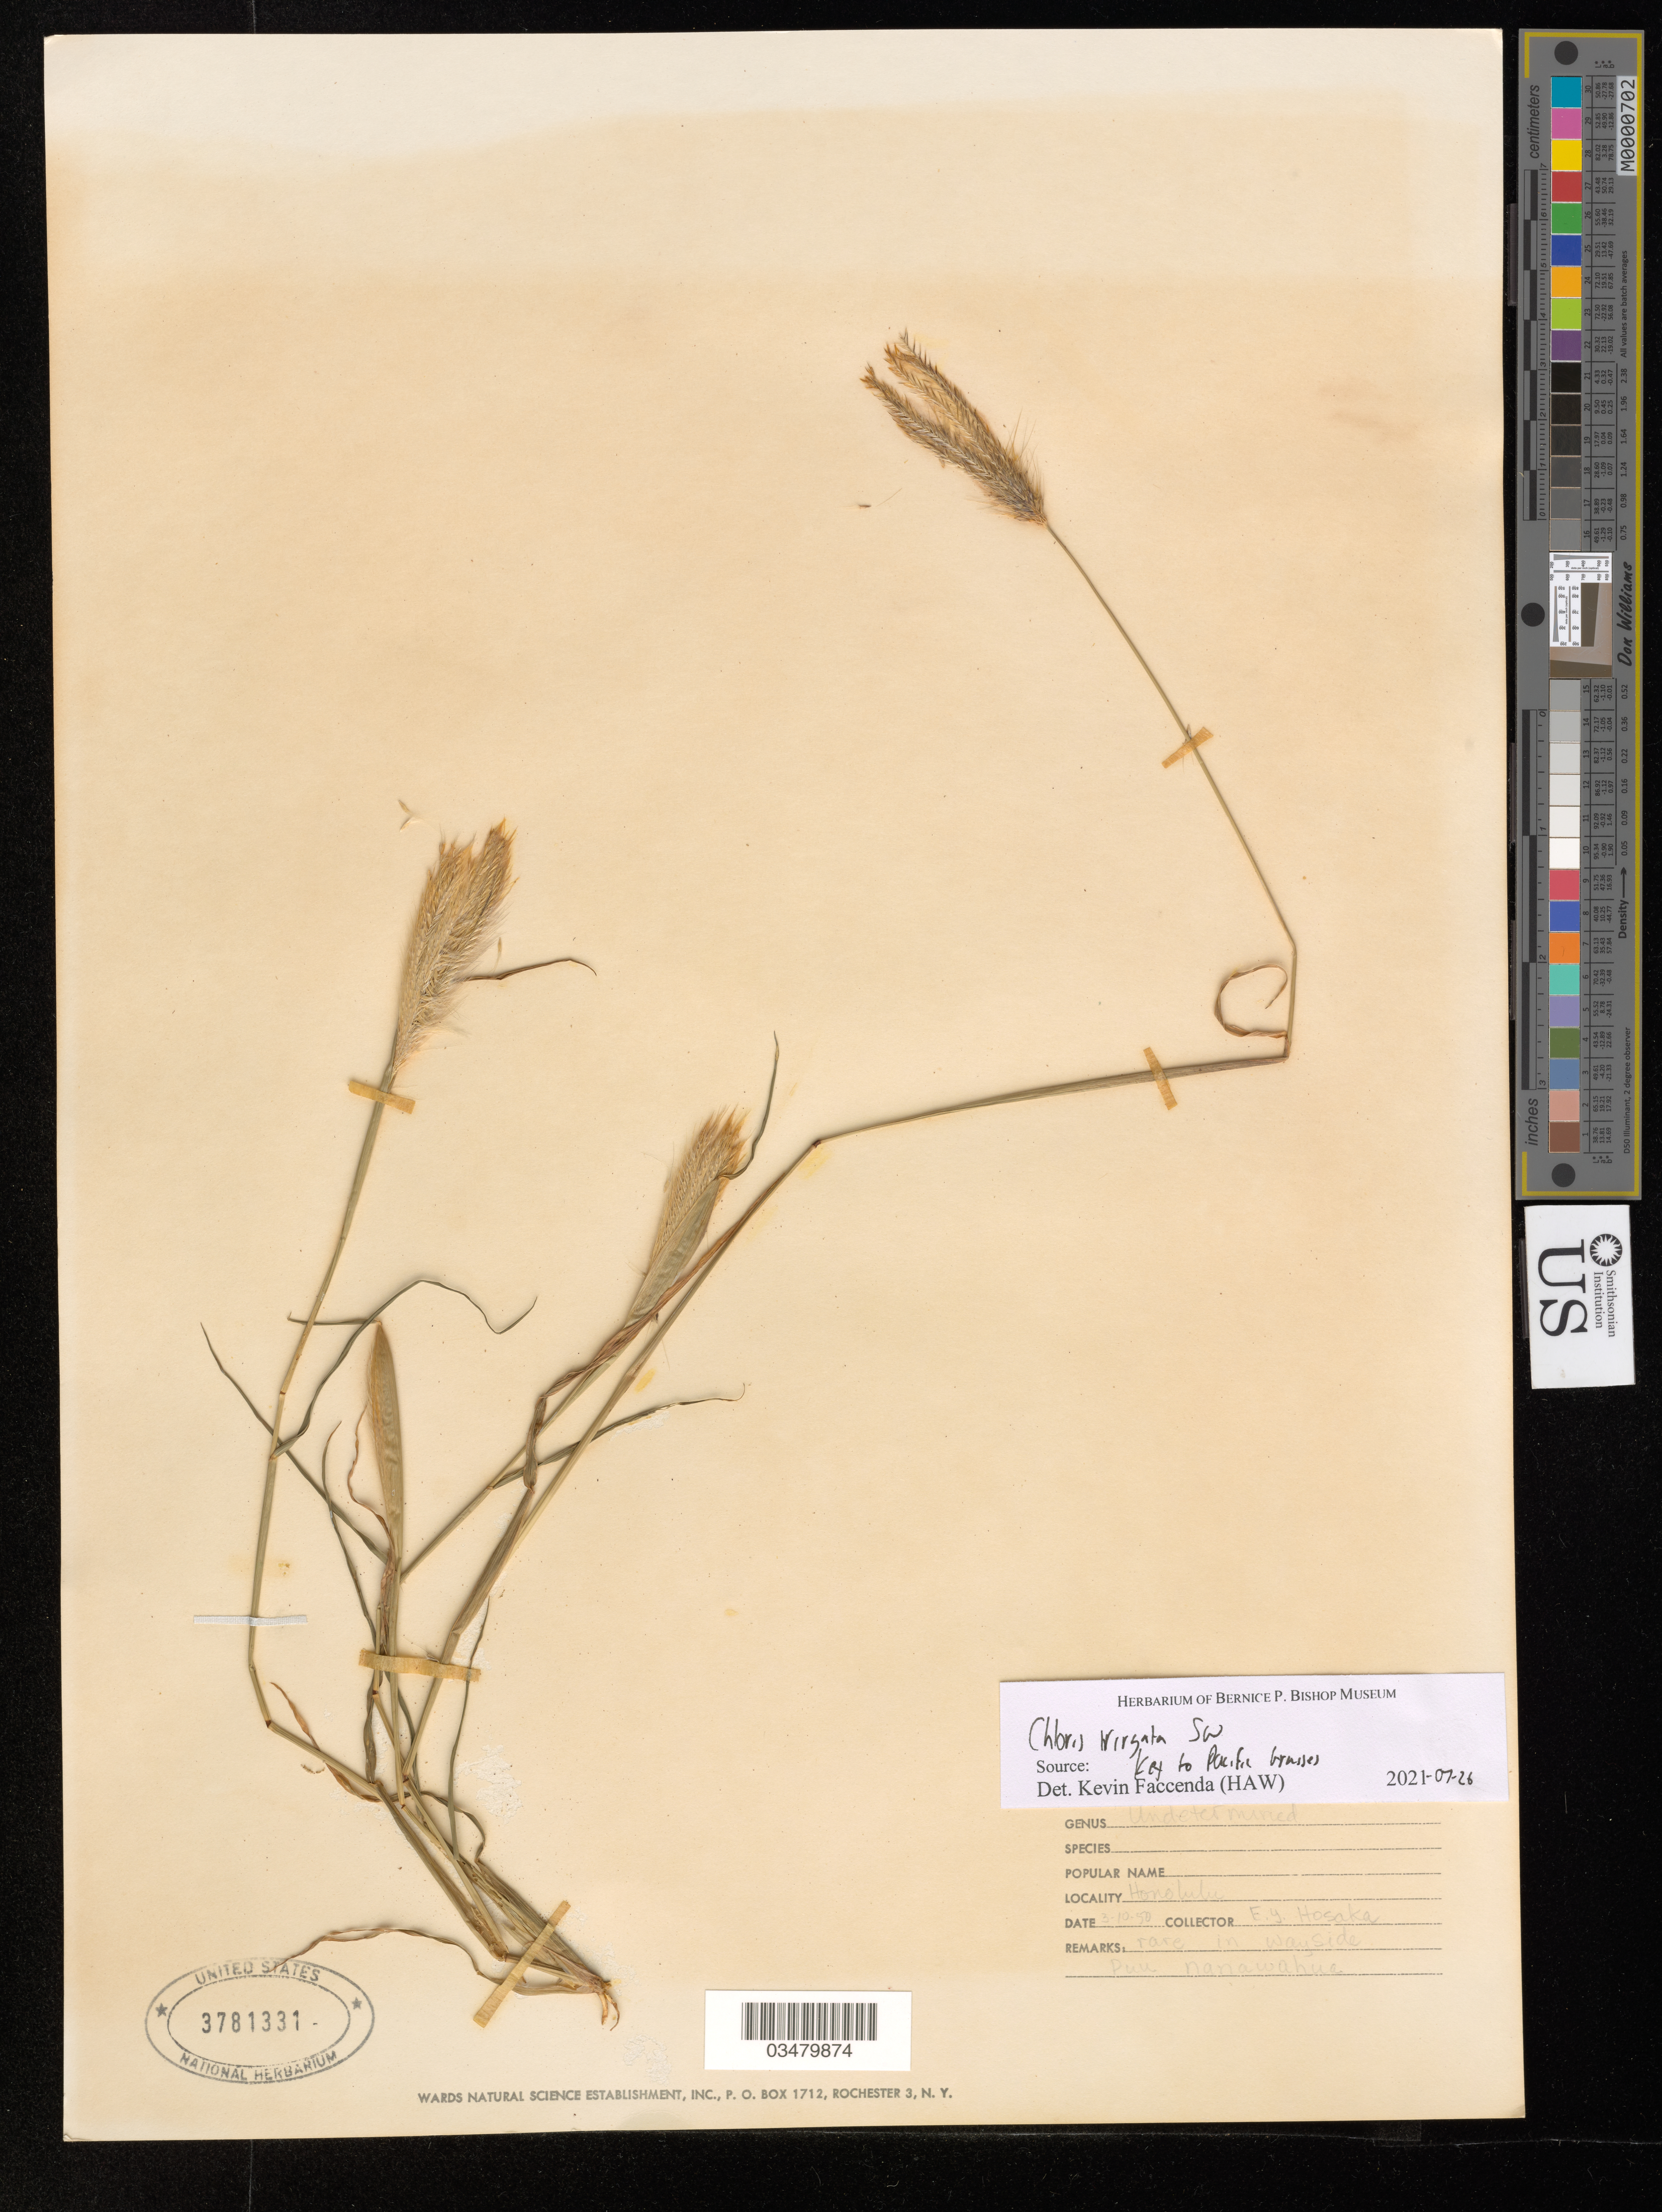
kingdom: Plantae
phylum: Tracheophyta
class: Liliopsida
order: Poales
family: Poaceae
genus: Chloris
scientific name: Chloris virgata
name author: Sw.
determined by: Faccenda, K.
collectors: E. Y. Hosaka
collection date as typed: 3-10-50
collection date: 1950-03-10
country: United States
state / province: Hawaii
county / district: Honolulu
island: Oahu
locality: Honolulu, wayside Puu Nanawahua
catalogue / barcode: US 3781331